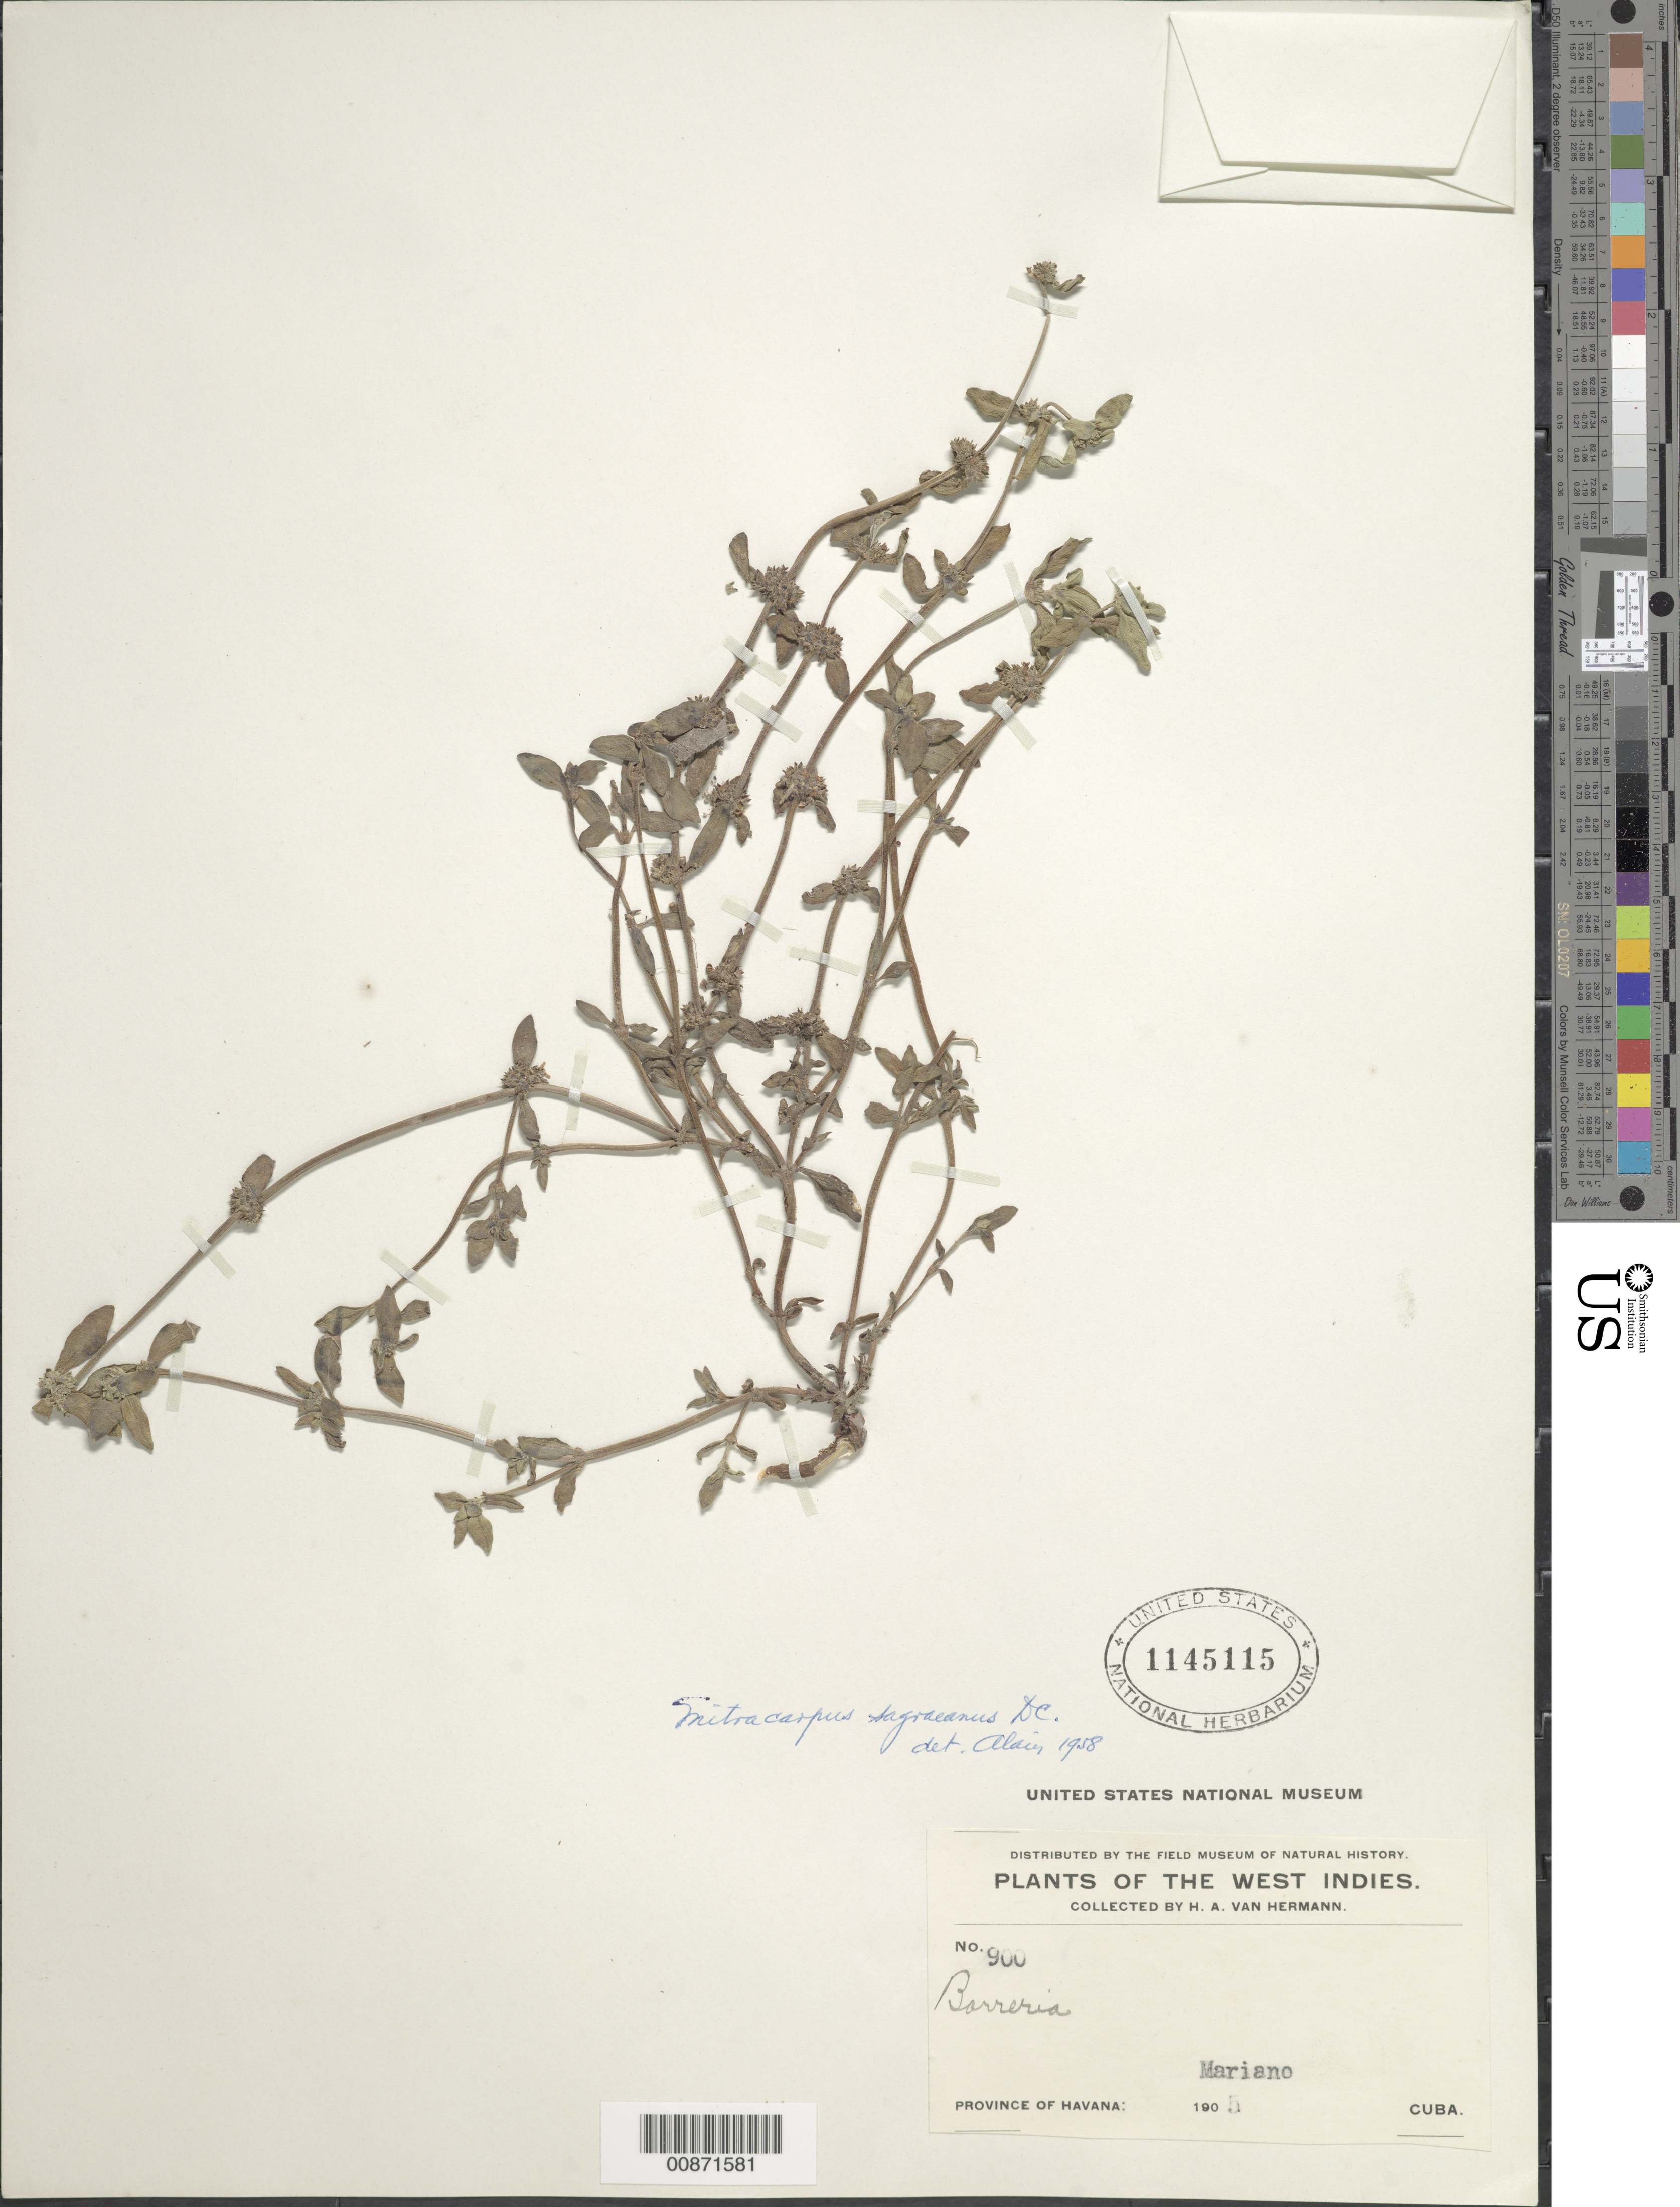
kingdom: Plantae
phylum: Tracheophyta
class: Magnoliopsida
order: Gentianales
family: Rubiaceae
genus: Mitracarpus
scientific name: Mitracarpus sagraeanus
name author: DC.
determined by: Liogier, Alain H.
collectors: H. A. Van Hermann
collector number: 900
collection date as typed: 1905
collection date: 1905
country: Cuba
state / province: La Habana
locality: Mariano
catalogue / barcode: US 1145115